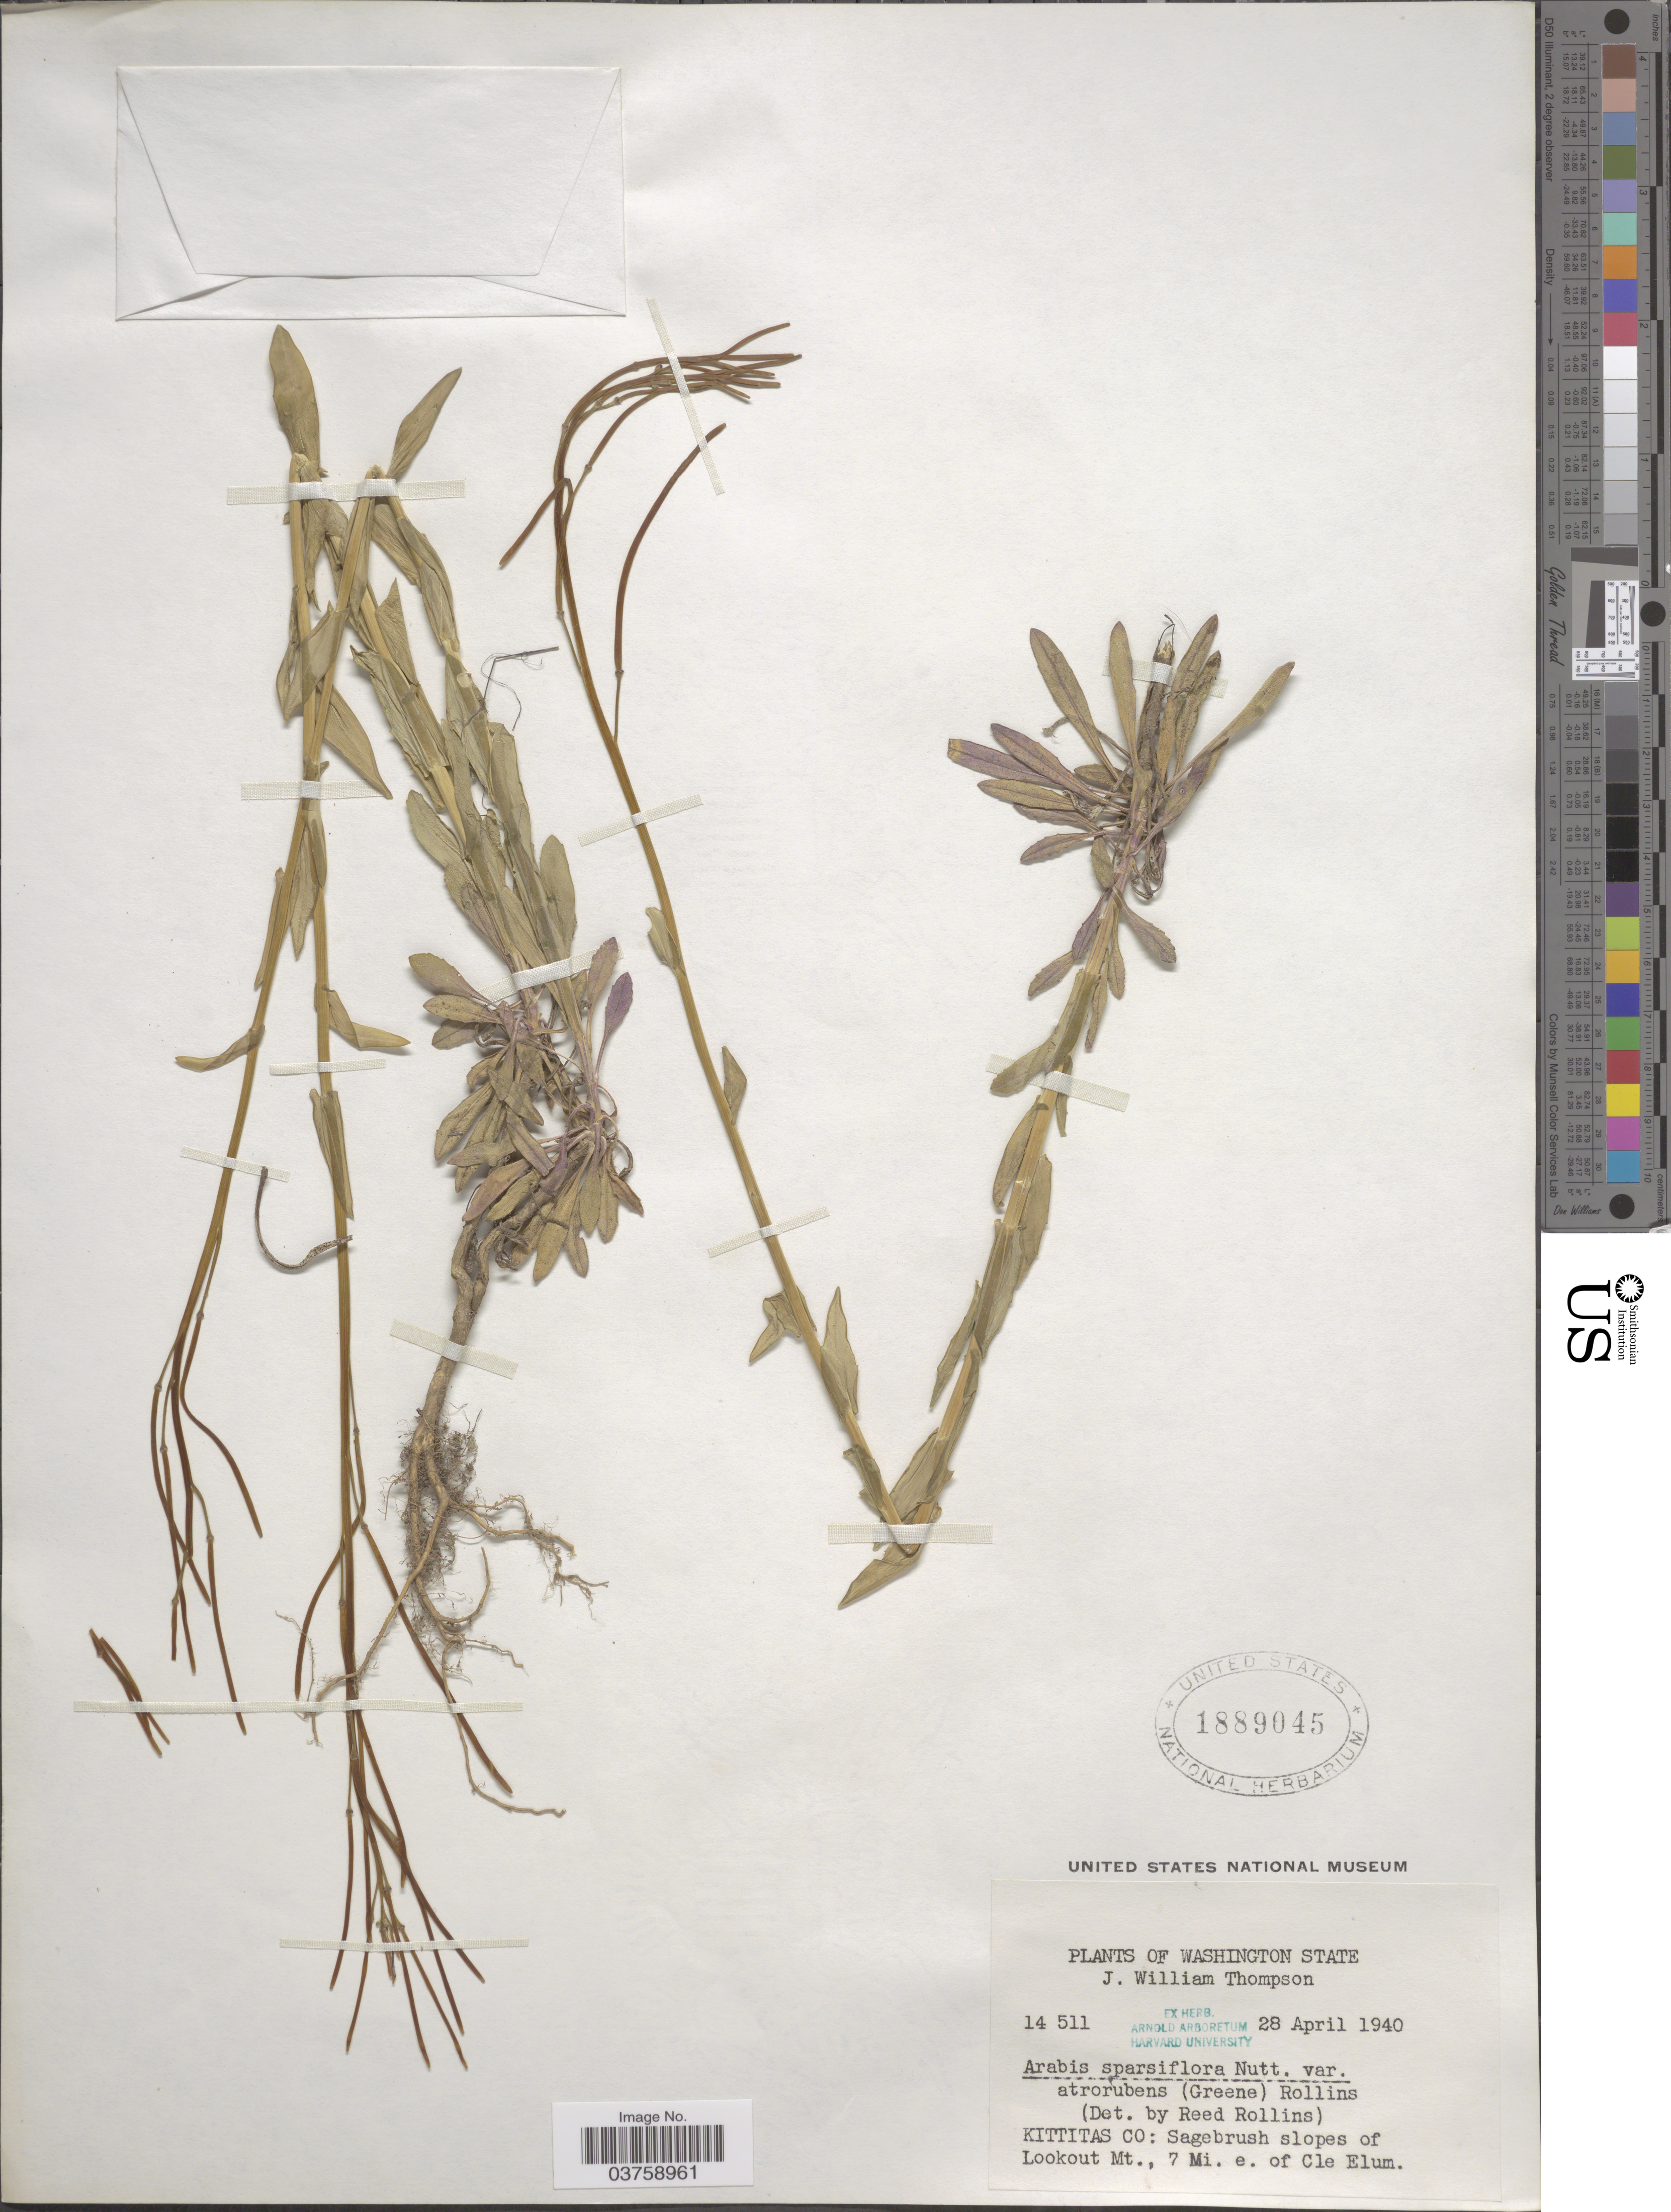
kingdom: Plantae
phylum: Tracheophyta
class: Magnoliopsida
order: Brassicales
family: Brassicaceae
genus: Arabis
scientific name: Arabis sparsiflora var. atrorubens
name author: (Suksd. ex Greene) Rollins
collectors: J. W. Thompson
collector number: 14511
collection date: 1940-04-28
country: United States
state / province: Washington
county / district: Kittitas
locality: Kittitas Co: Sagebrush slopes of Lookout Mt., 7 mi. e. of Cle Elum.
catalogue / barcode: US 1889045